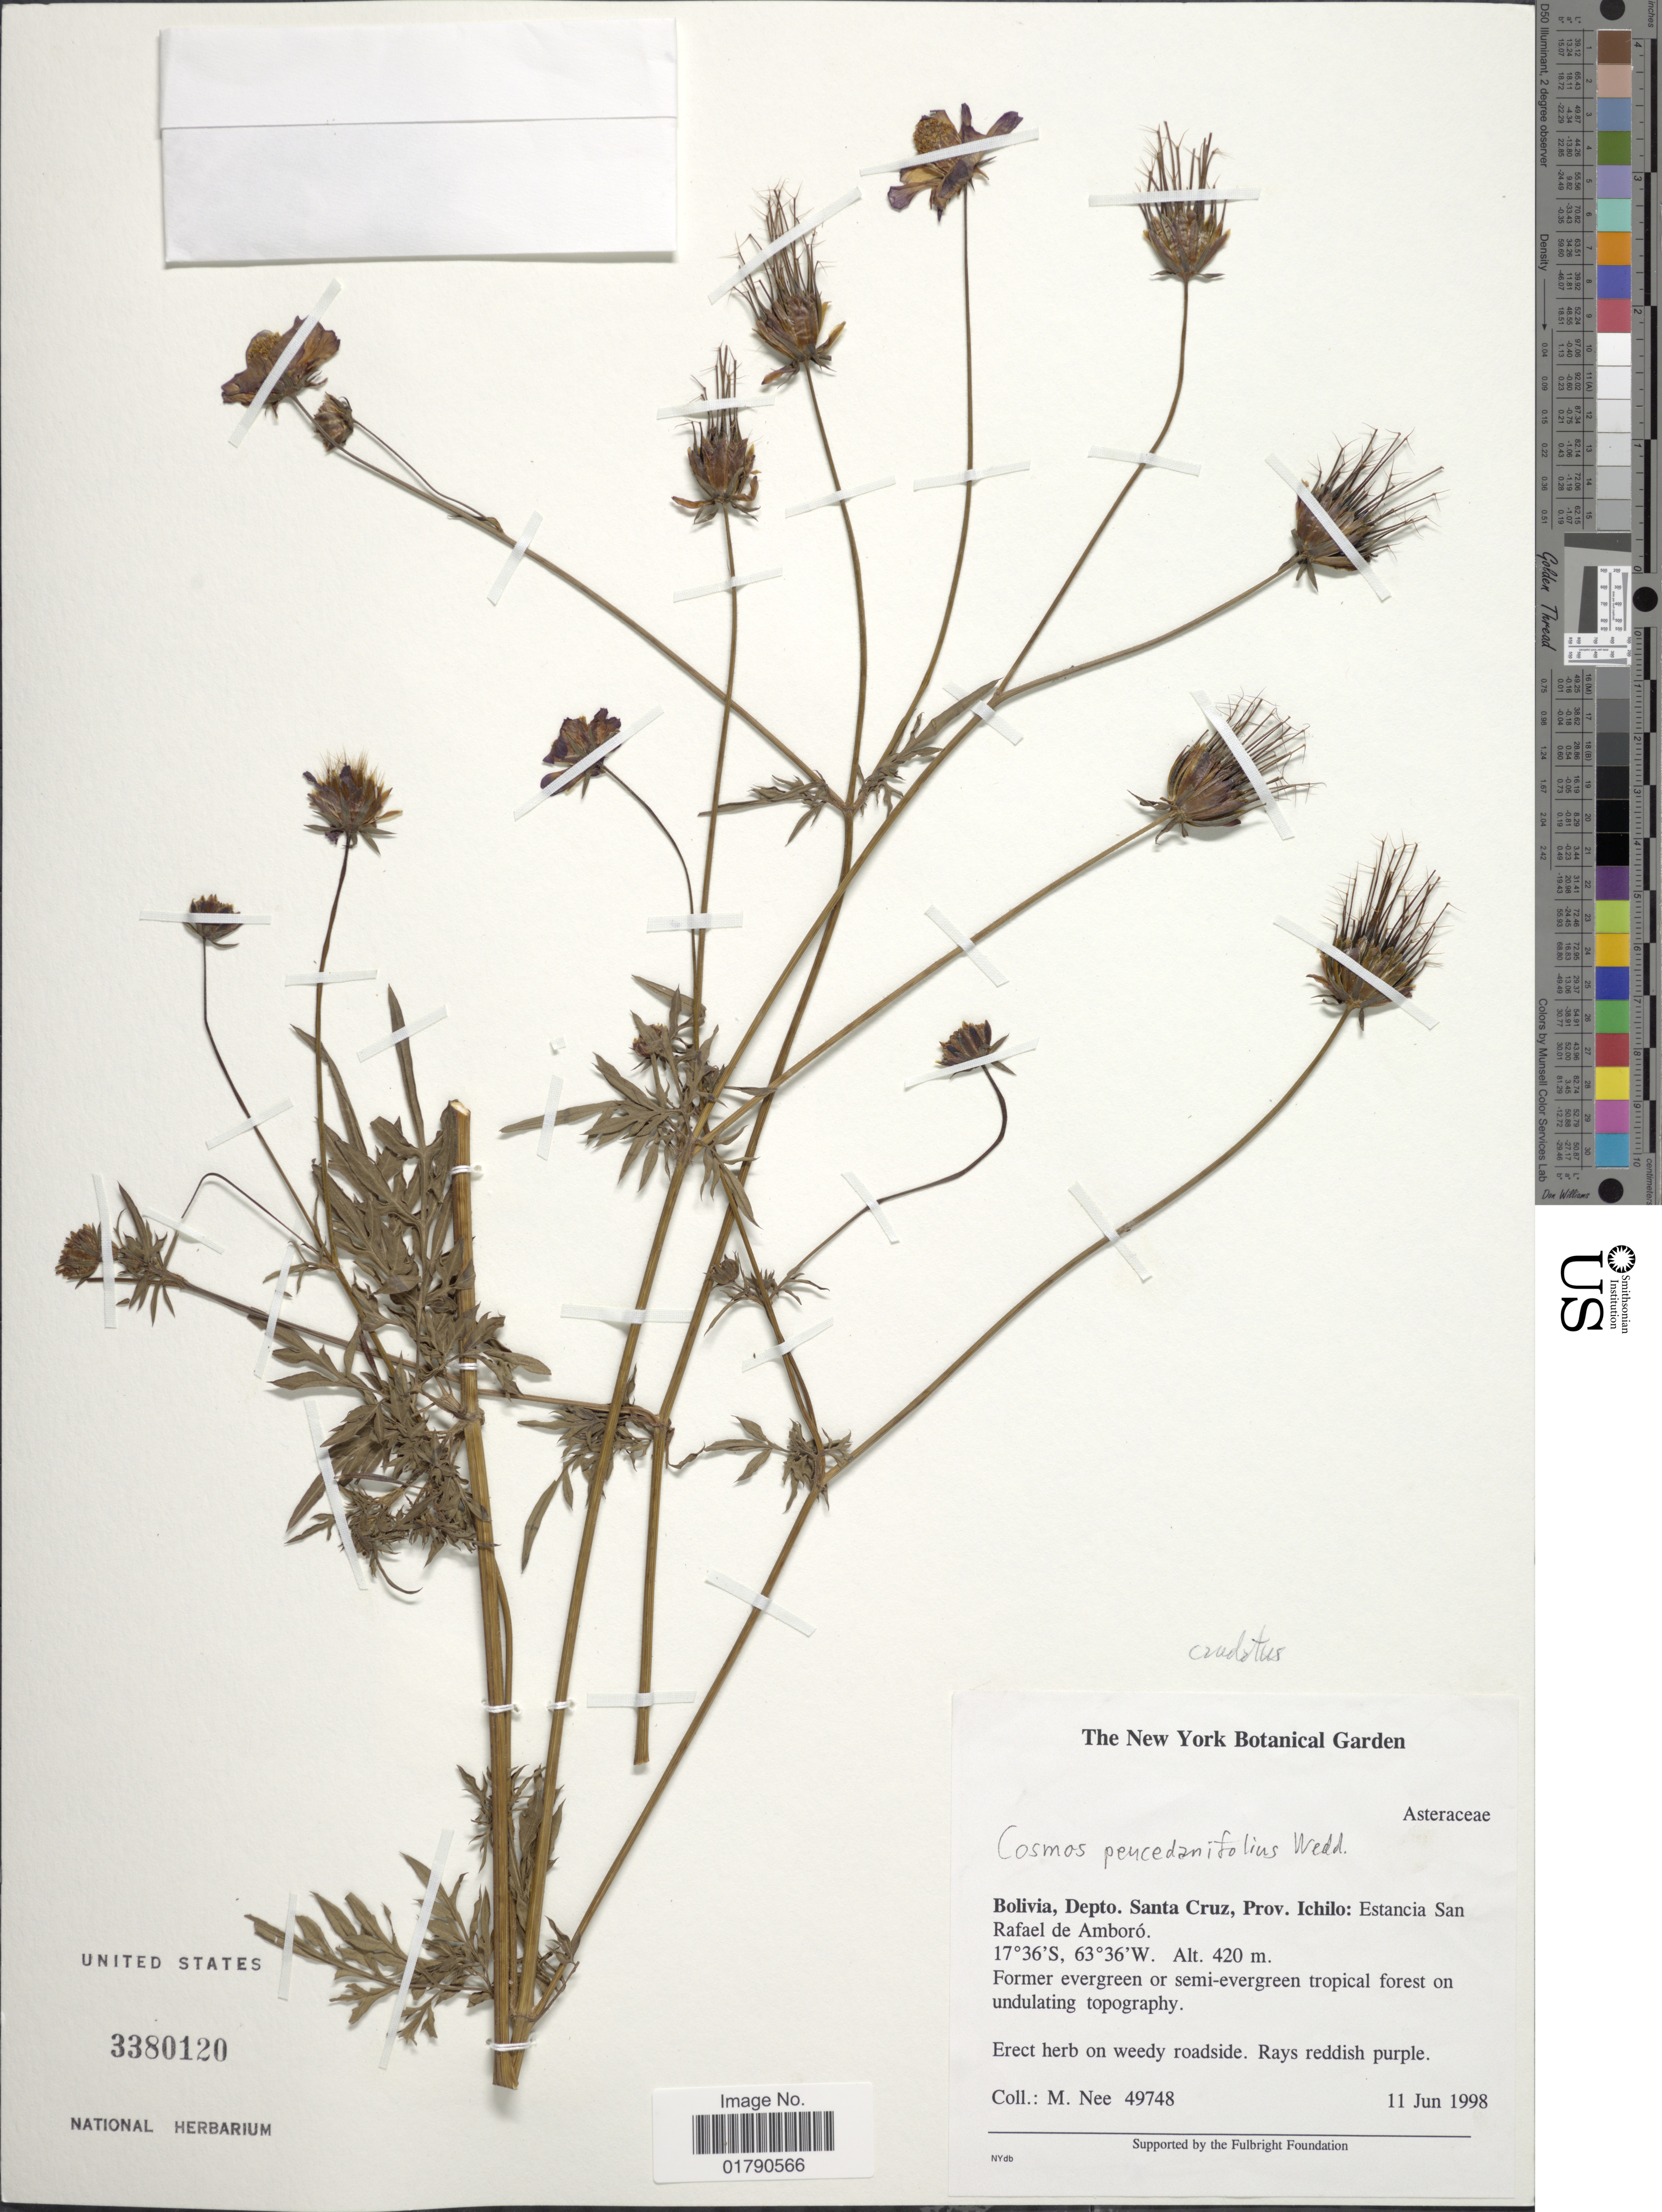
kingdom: Plantae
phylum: Tracheophyta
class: Magnoliopsida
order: Asterales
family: Asteraceae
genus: Cosmos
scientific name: Cosmos caudatus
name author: Kunth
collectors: M. Nee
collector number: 49748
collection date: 1998-06-11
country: Bolivia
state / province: Santa Cruz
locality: Prov. Ichilo, Estancia San Rafael de Amboro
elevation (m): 420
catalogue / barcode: US 3380120